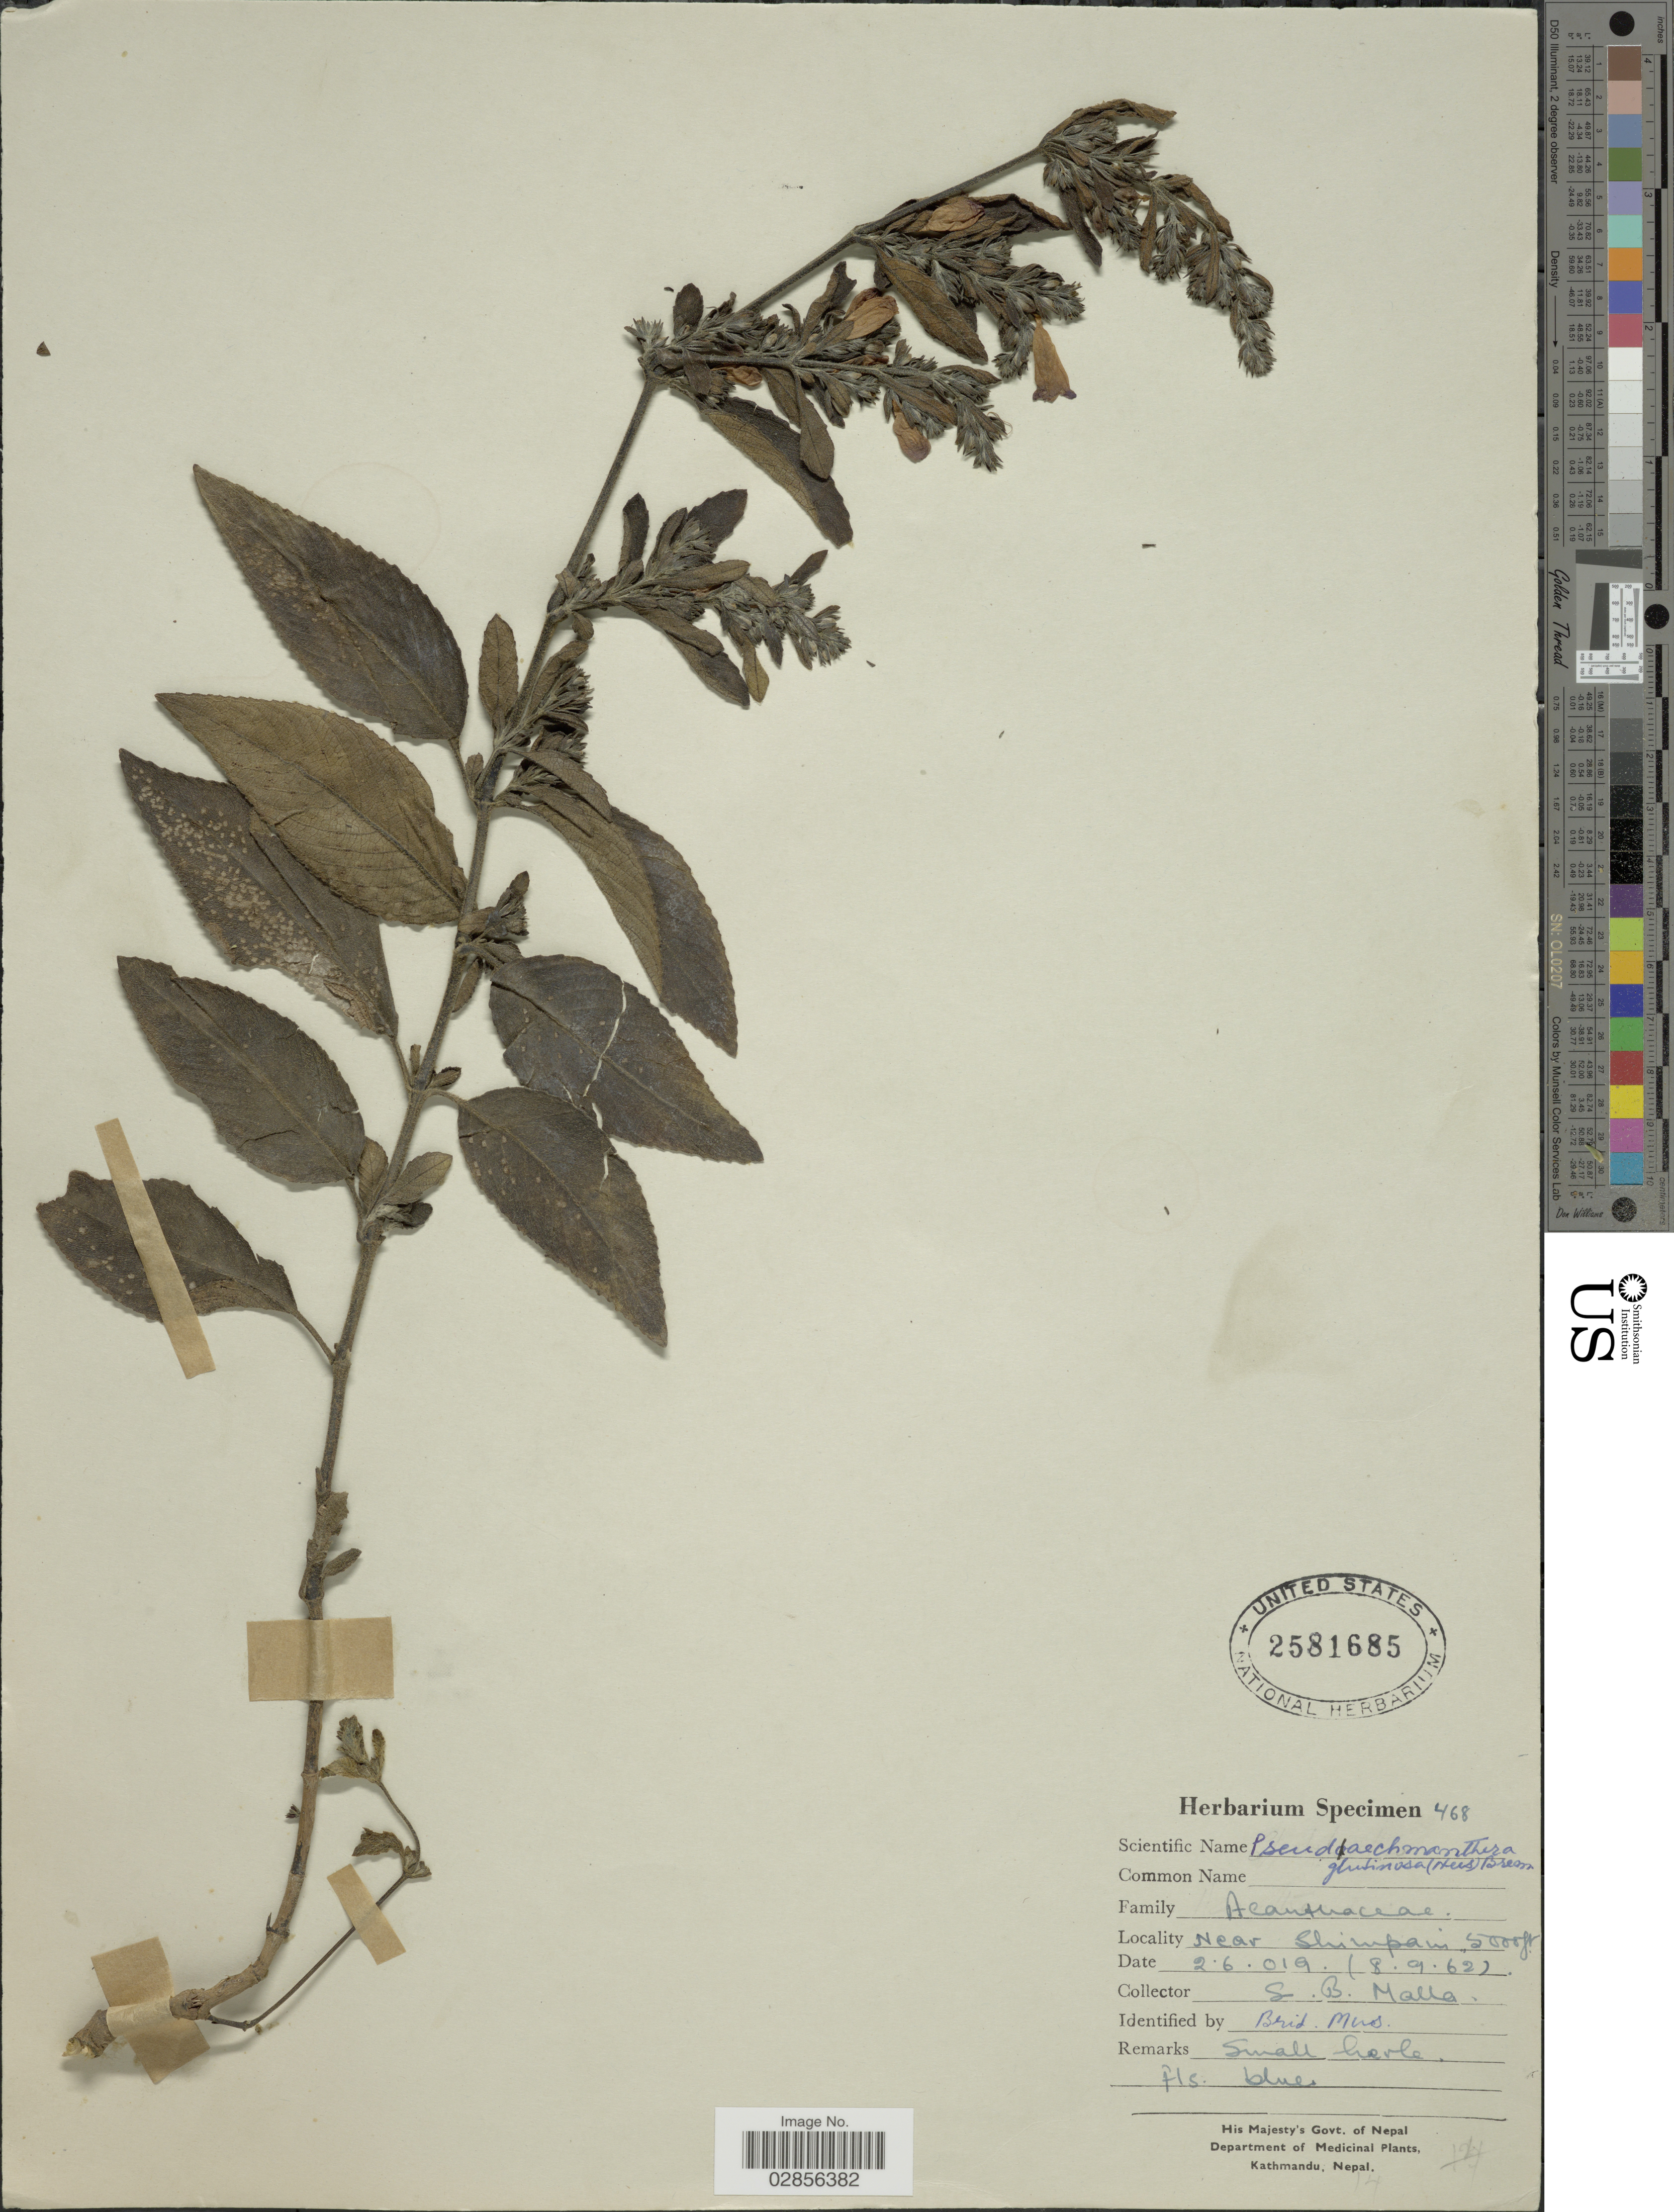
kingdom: Plantae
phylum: Tracheophyta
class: Magnoliopsida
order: Lamiales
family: Acanthaceae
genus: Strobilanthes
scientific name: Strobilanthes glutinosus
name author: Nees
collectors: S. Malla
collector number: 468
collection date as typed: Transcribed d/m/y: 2/6/19 to 8/9/62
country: Nepal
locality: Near Shimpani.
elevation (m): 1524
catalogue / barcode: US 2581685